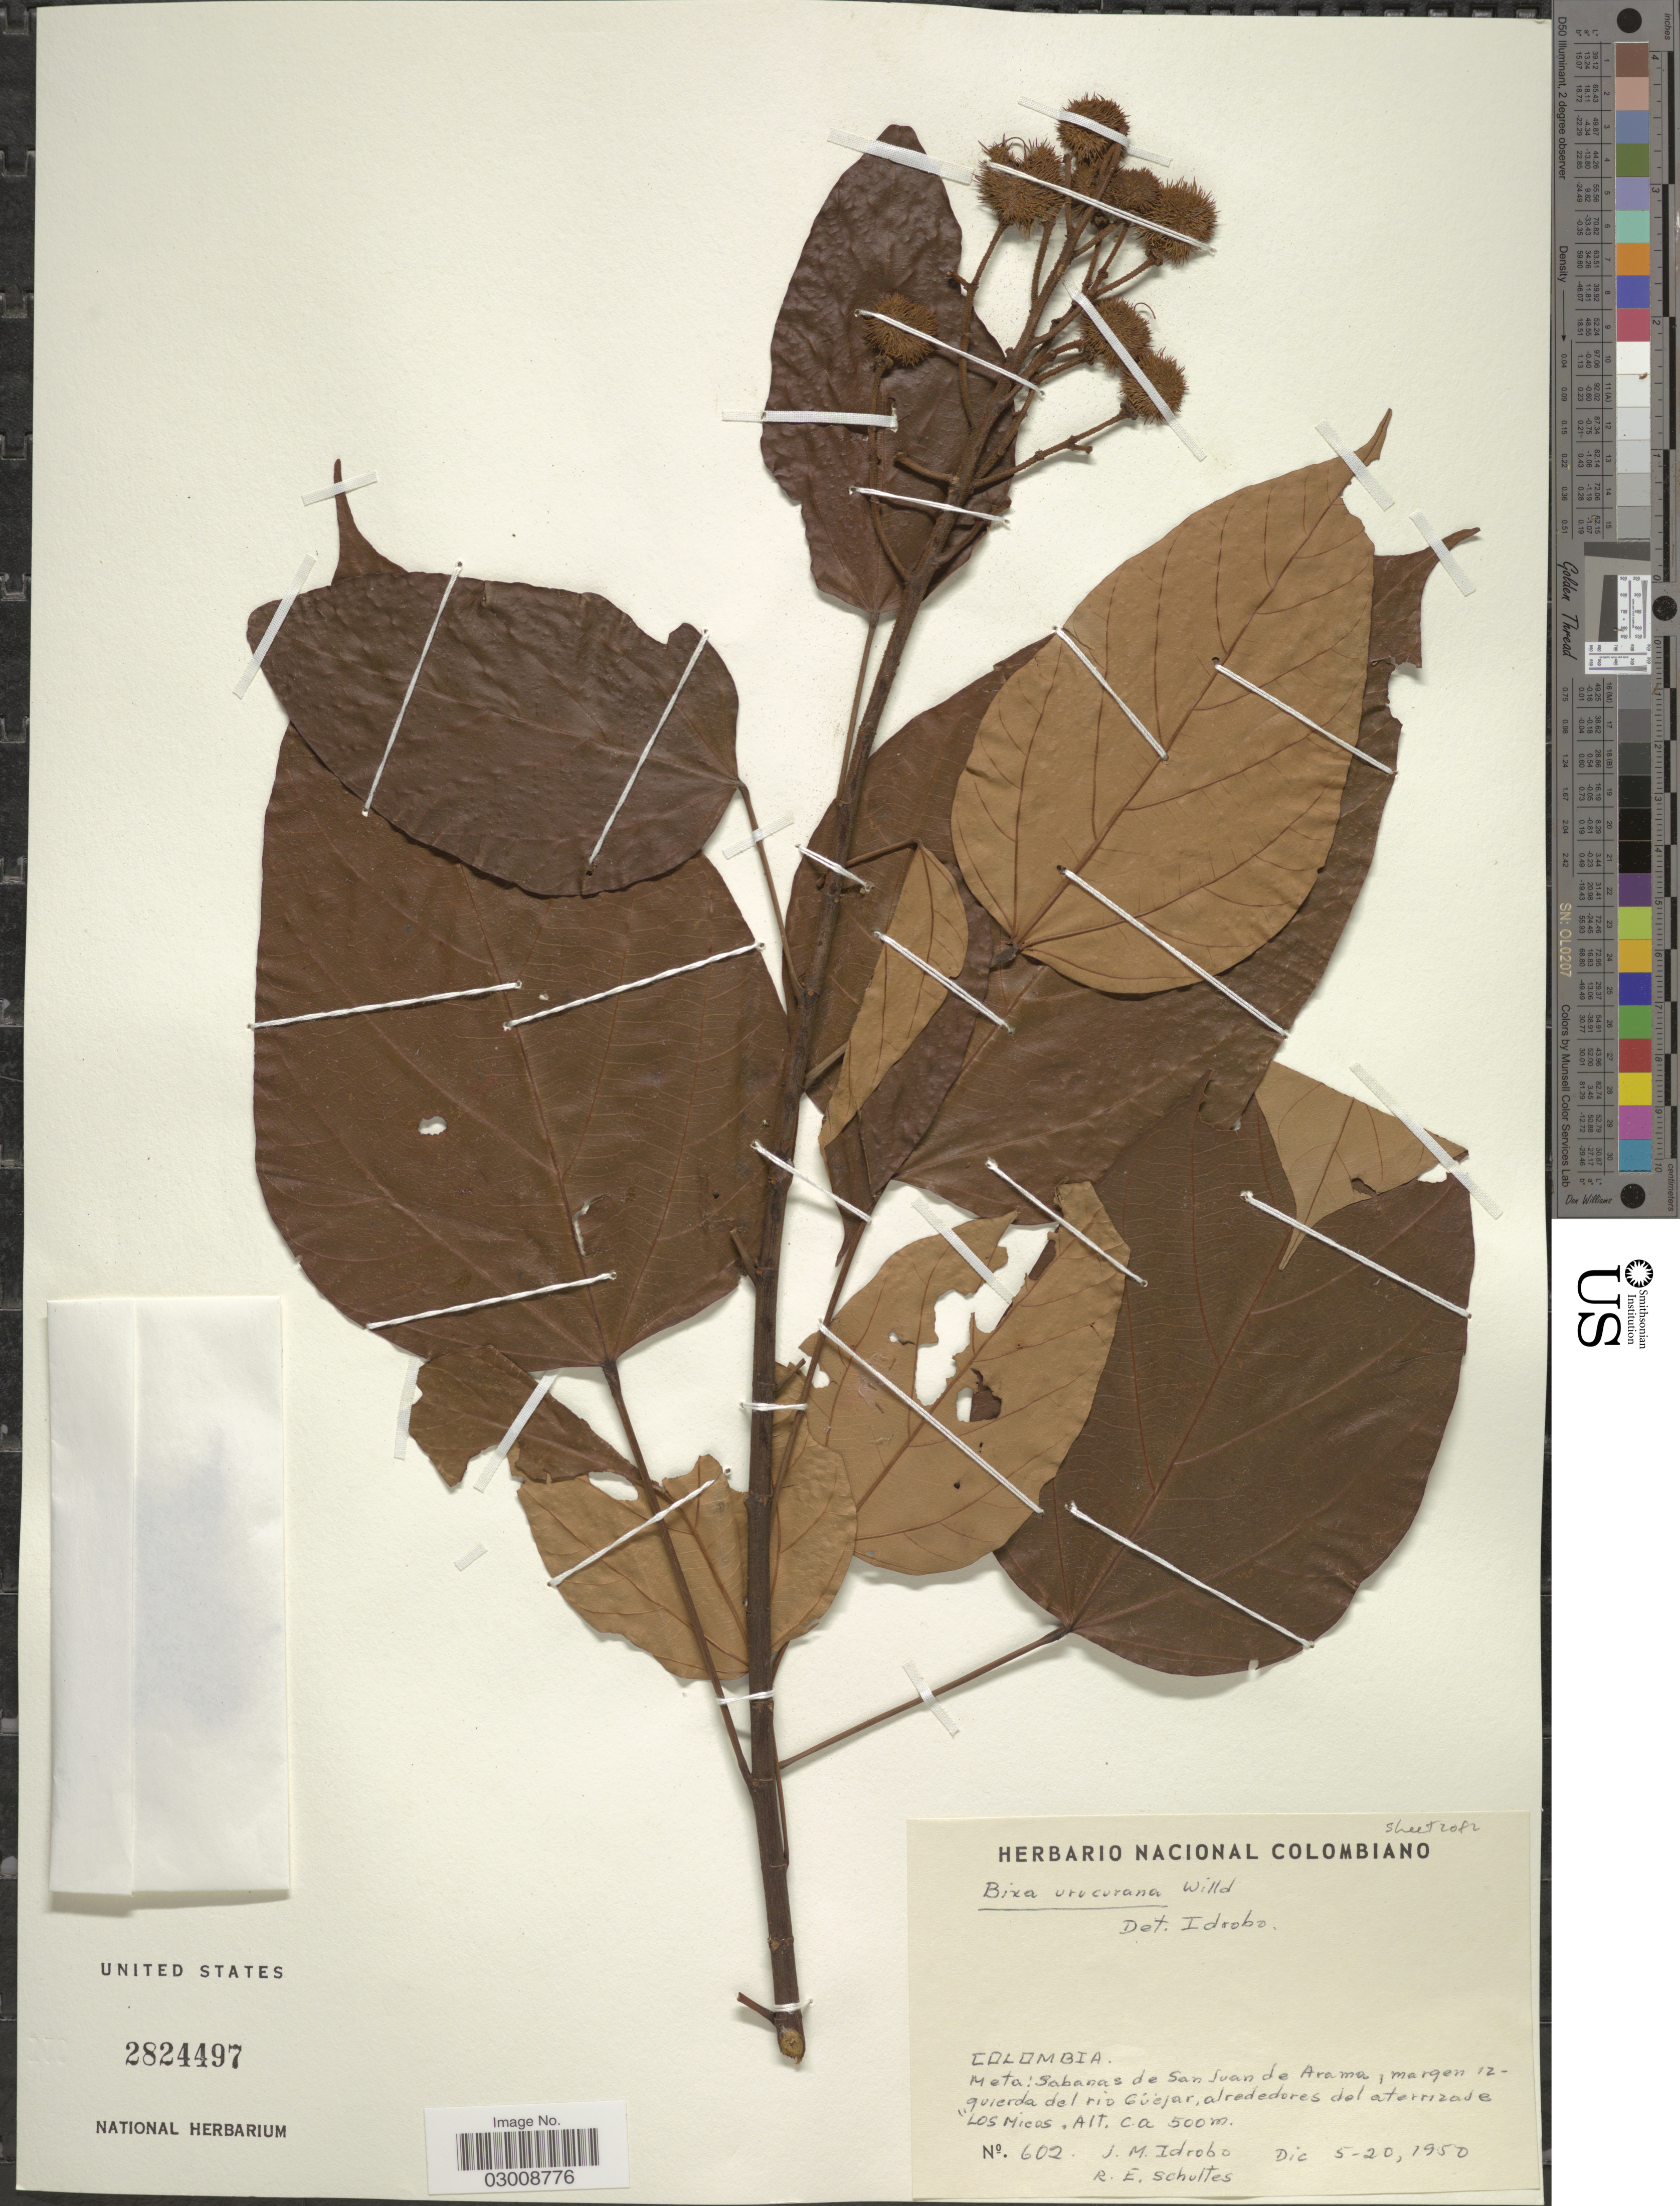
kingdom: Plantae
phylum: Tracheophyta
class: Magnoliopsida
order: Malvales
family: Bixaceae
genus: Bixa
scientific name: Bixa urucurana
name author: Willd.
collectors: J. M. Idrobo & R. E. Schultes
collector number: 602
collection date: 1950-12-05/1950-12-20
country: Colombia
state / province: Meta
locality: Sabanas de San Juan de Arama, margen izquierda del río Güejar, alrededores del aterrizaje "Los Micos".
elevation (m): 500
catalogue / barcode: US 2824497